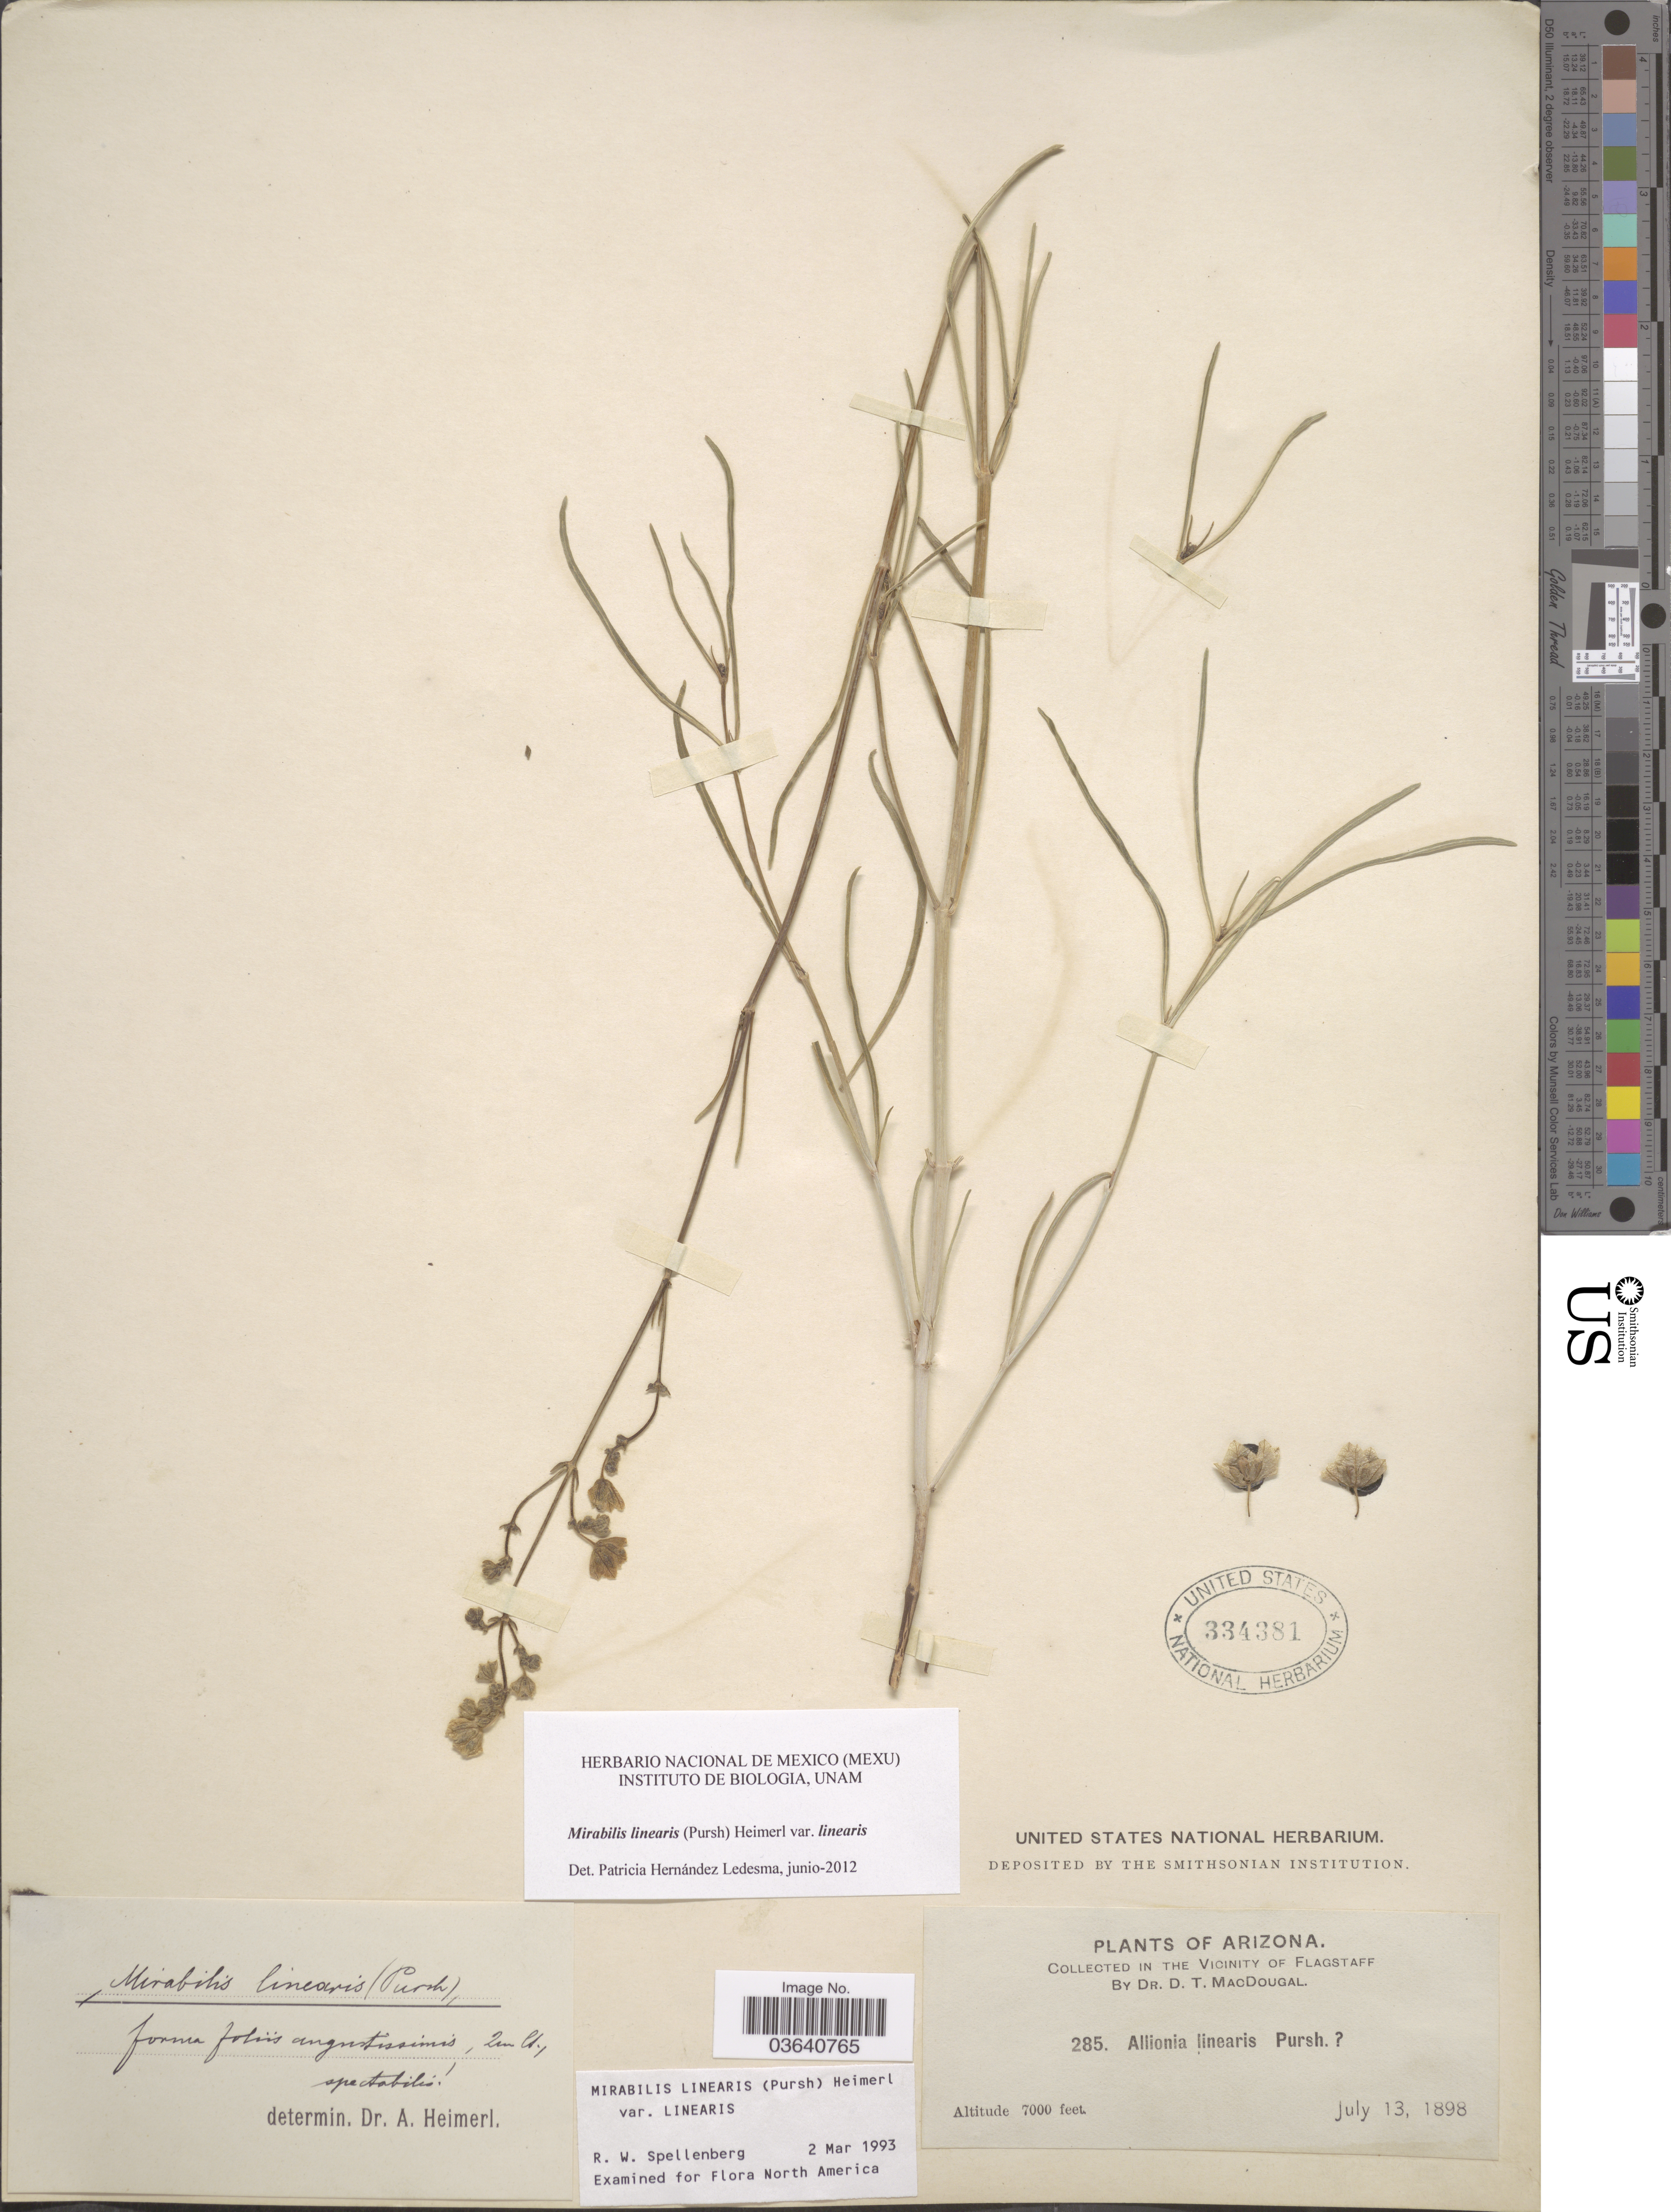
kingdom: Plantae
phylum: Tracheophyta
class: Magnoliopsida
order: Caryophyllales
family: Nyctaginaceae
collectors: D. T. MacDougal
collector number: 285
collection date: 1898-07-13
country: United States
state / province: Arizona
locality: In the vicinity of Flagstaff.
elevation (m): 2134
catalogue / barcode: US 334381